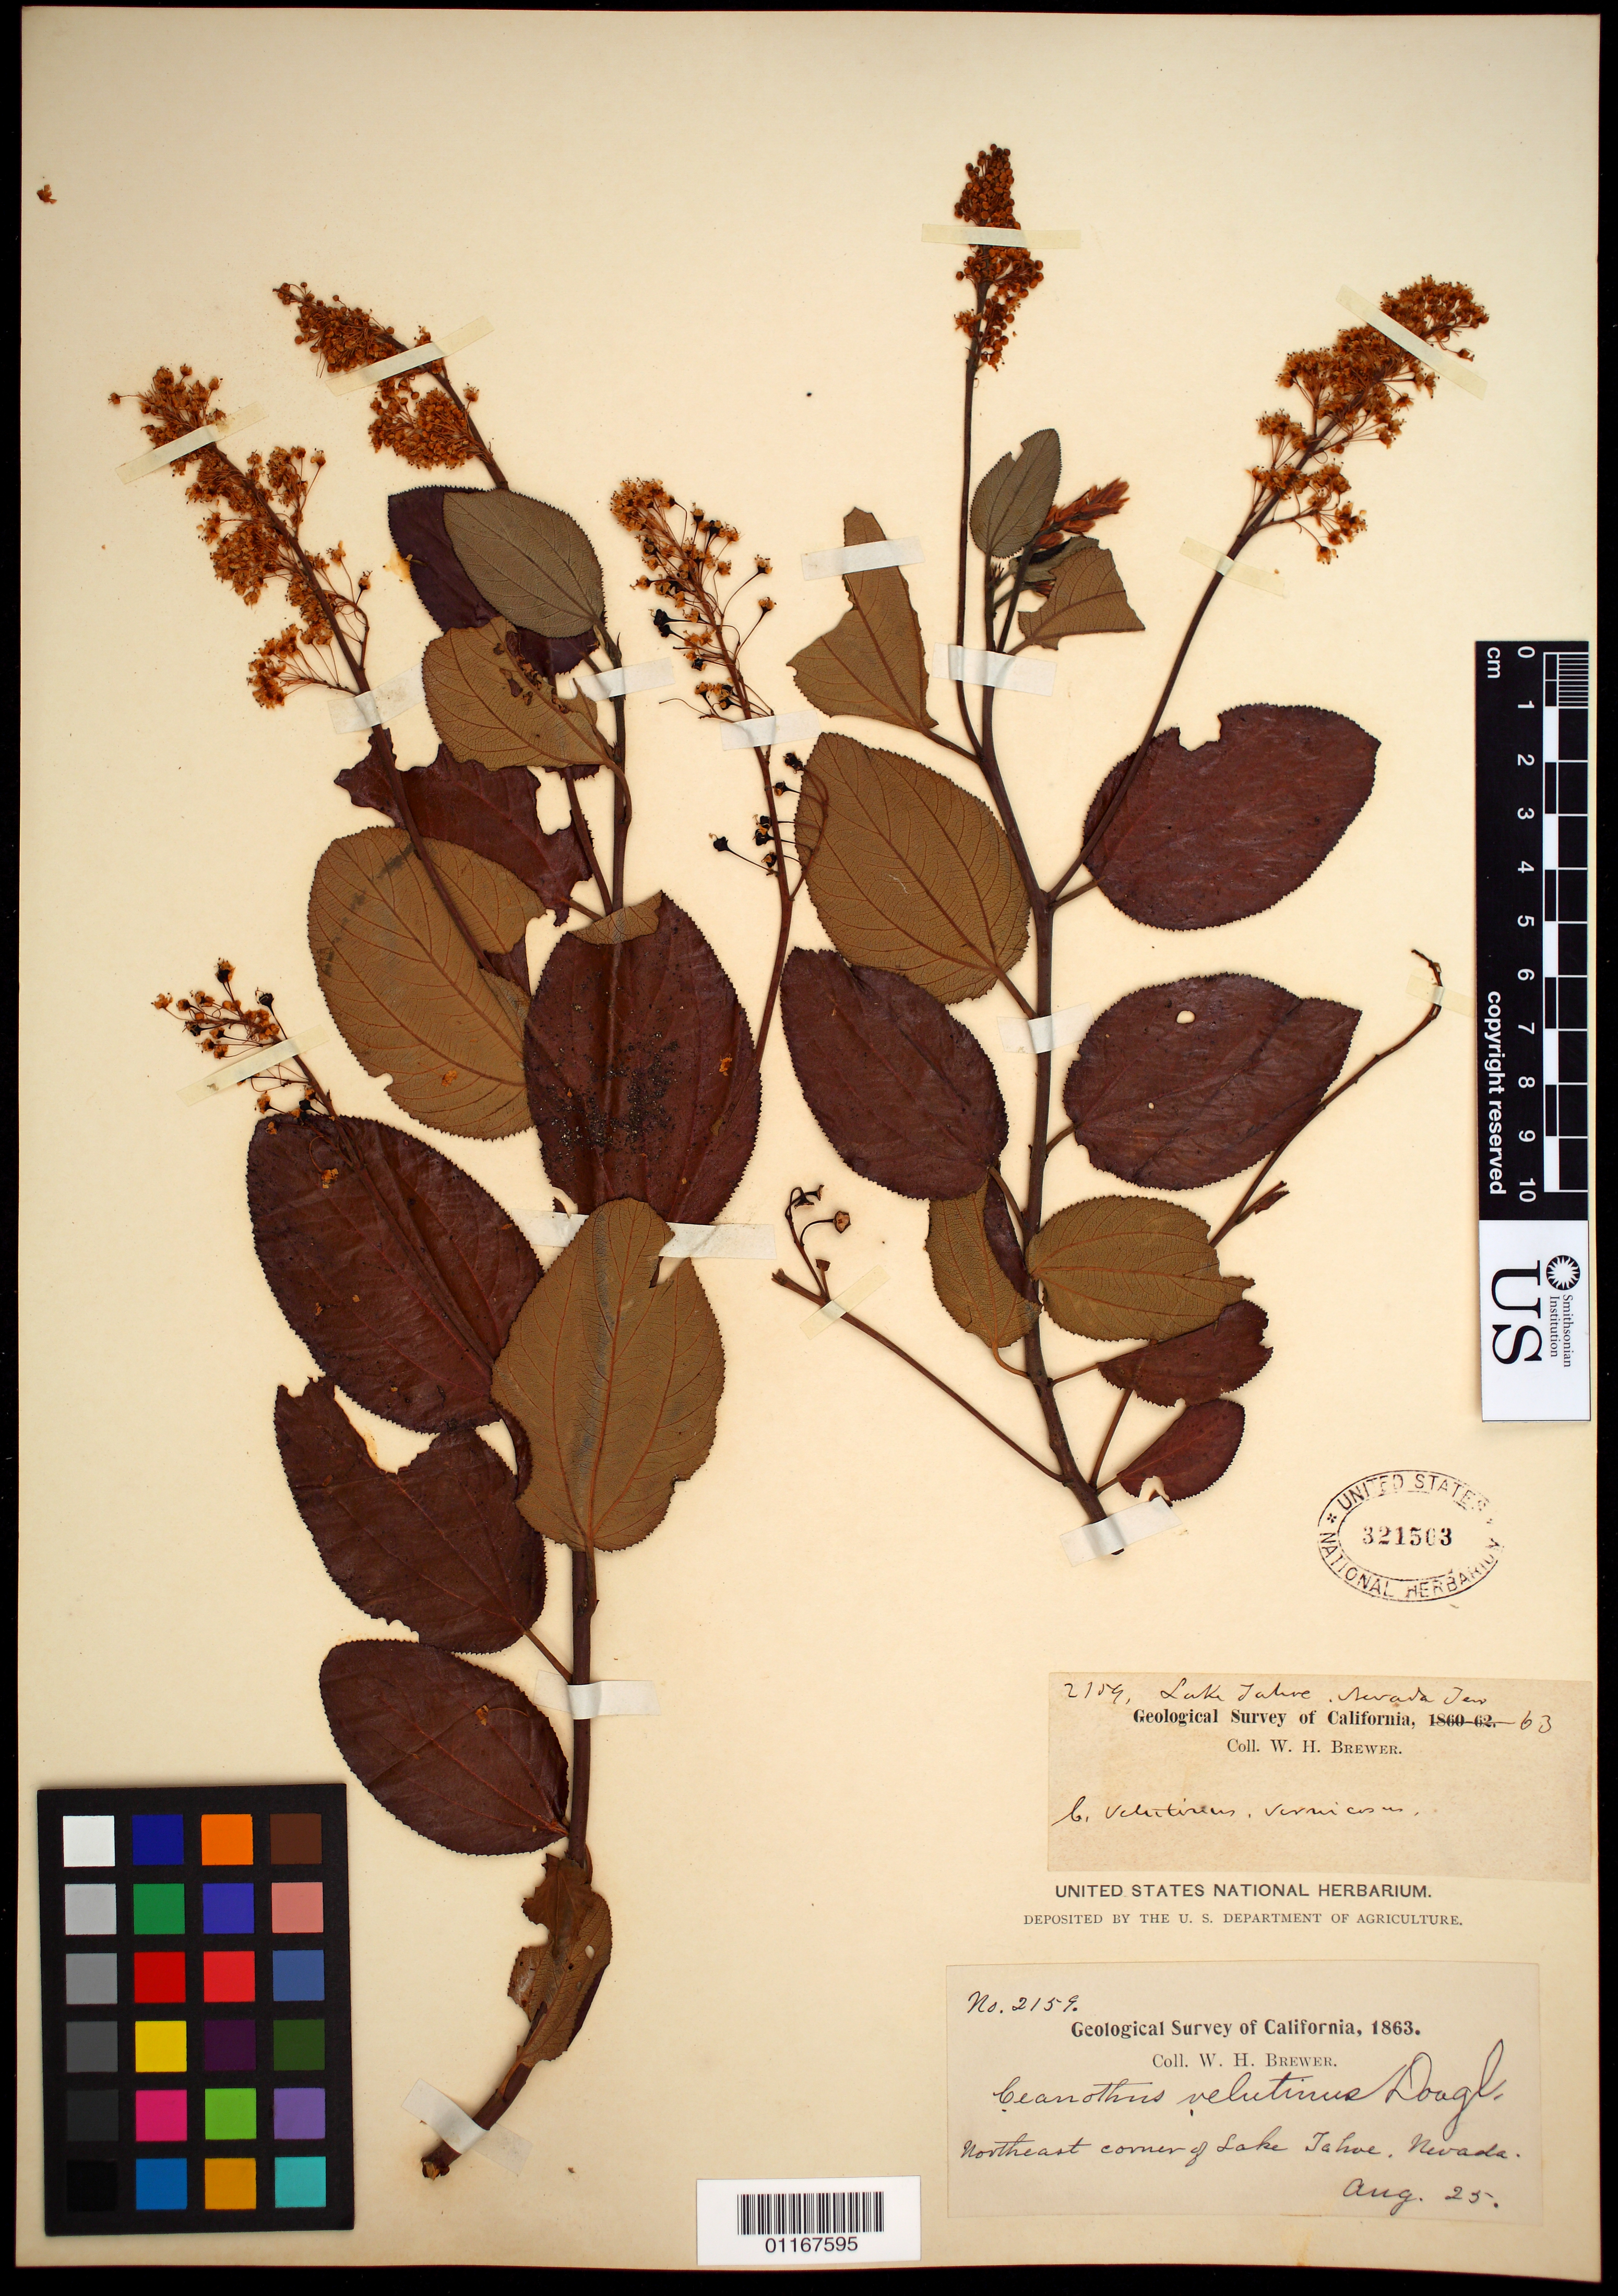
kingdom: Plantae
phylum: Tracheophyta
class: Magnoliopsida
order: Rosales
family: Rhamnaceae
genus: Ceanothus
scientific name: Ceanothus velutinus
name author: Douglas ex Hook.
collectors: W. H. Brewer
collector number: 2159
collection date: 1863-08-25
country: United States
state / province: Nevada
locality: Northeast corner of Lake Tahoe.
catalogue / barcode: US 321503